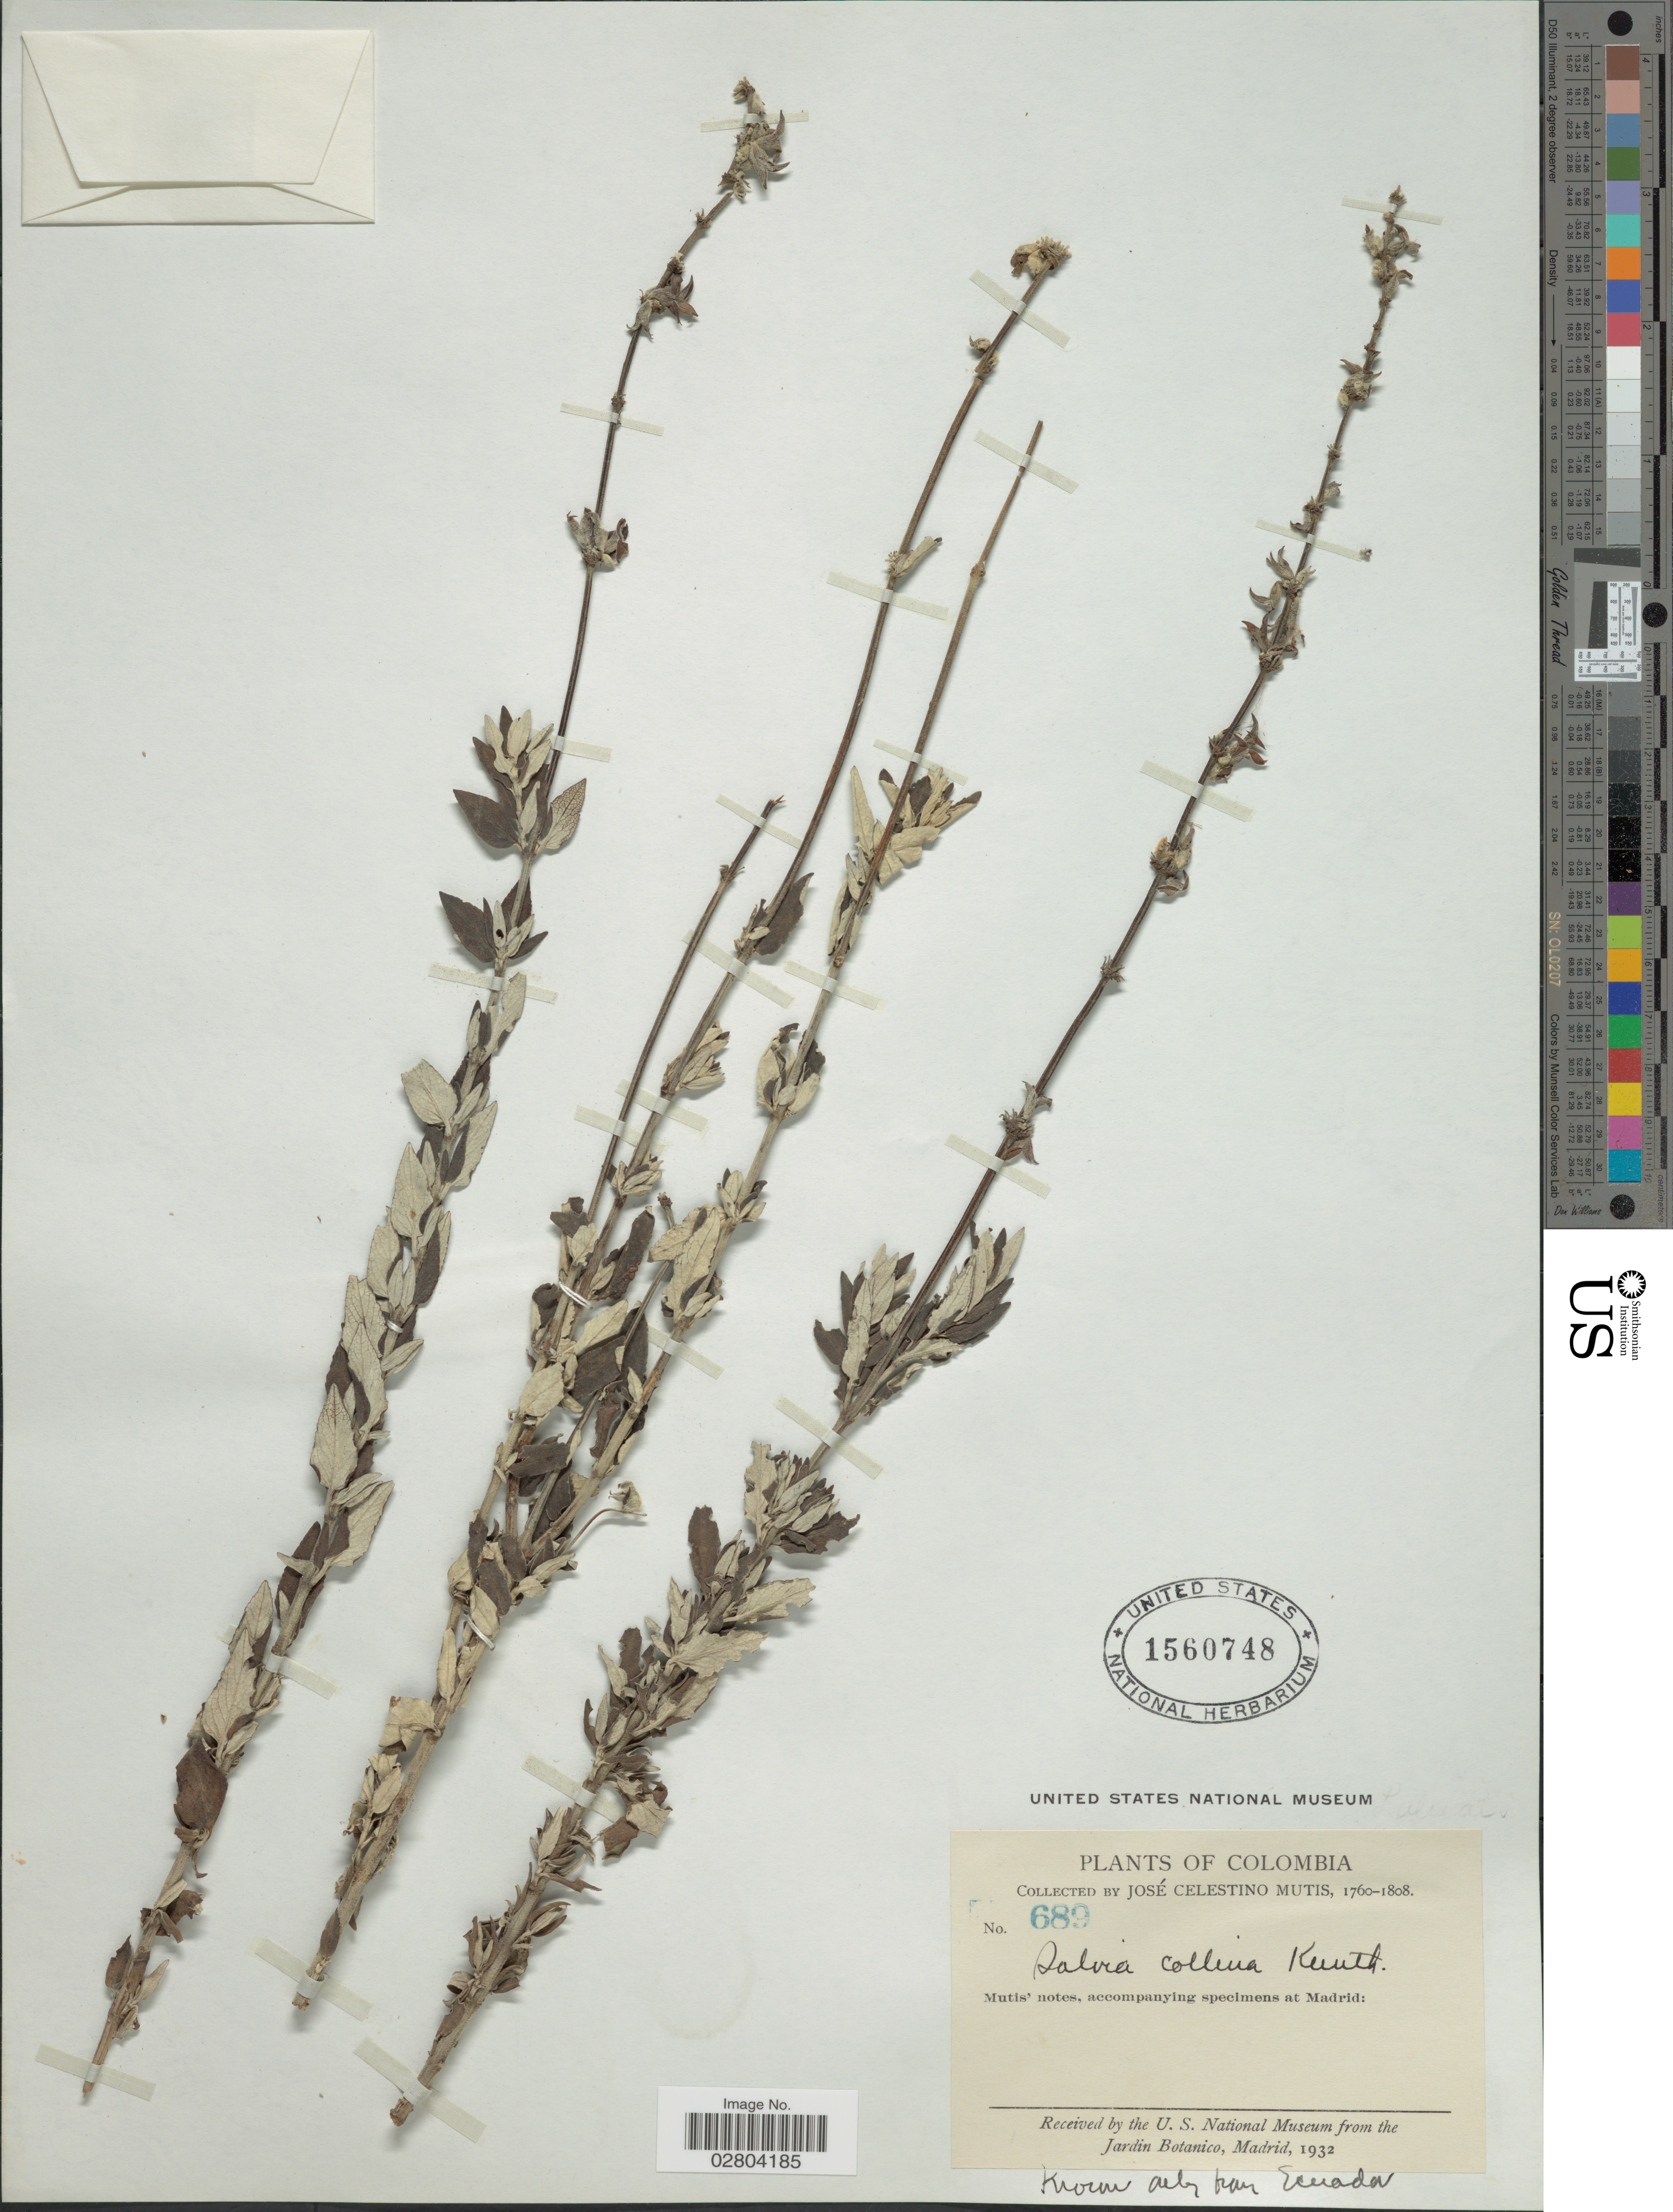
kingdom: Plantae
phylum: Tracheophyta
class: Magnoliopsida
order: Lamiales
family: Lamiaceae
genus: Salvia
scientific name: Salvia collina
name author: Kunth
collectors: J. C. B. Mutis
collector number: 689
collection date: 1760/1808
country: Colombia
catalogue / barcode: US 1560748